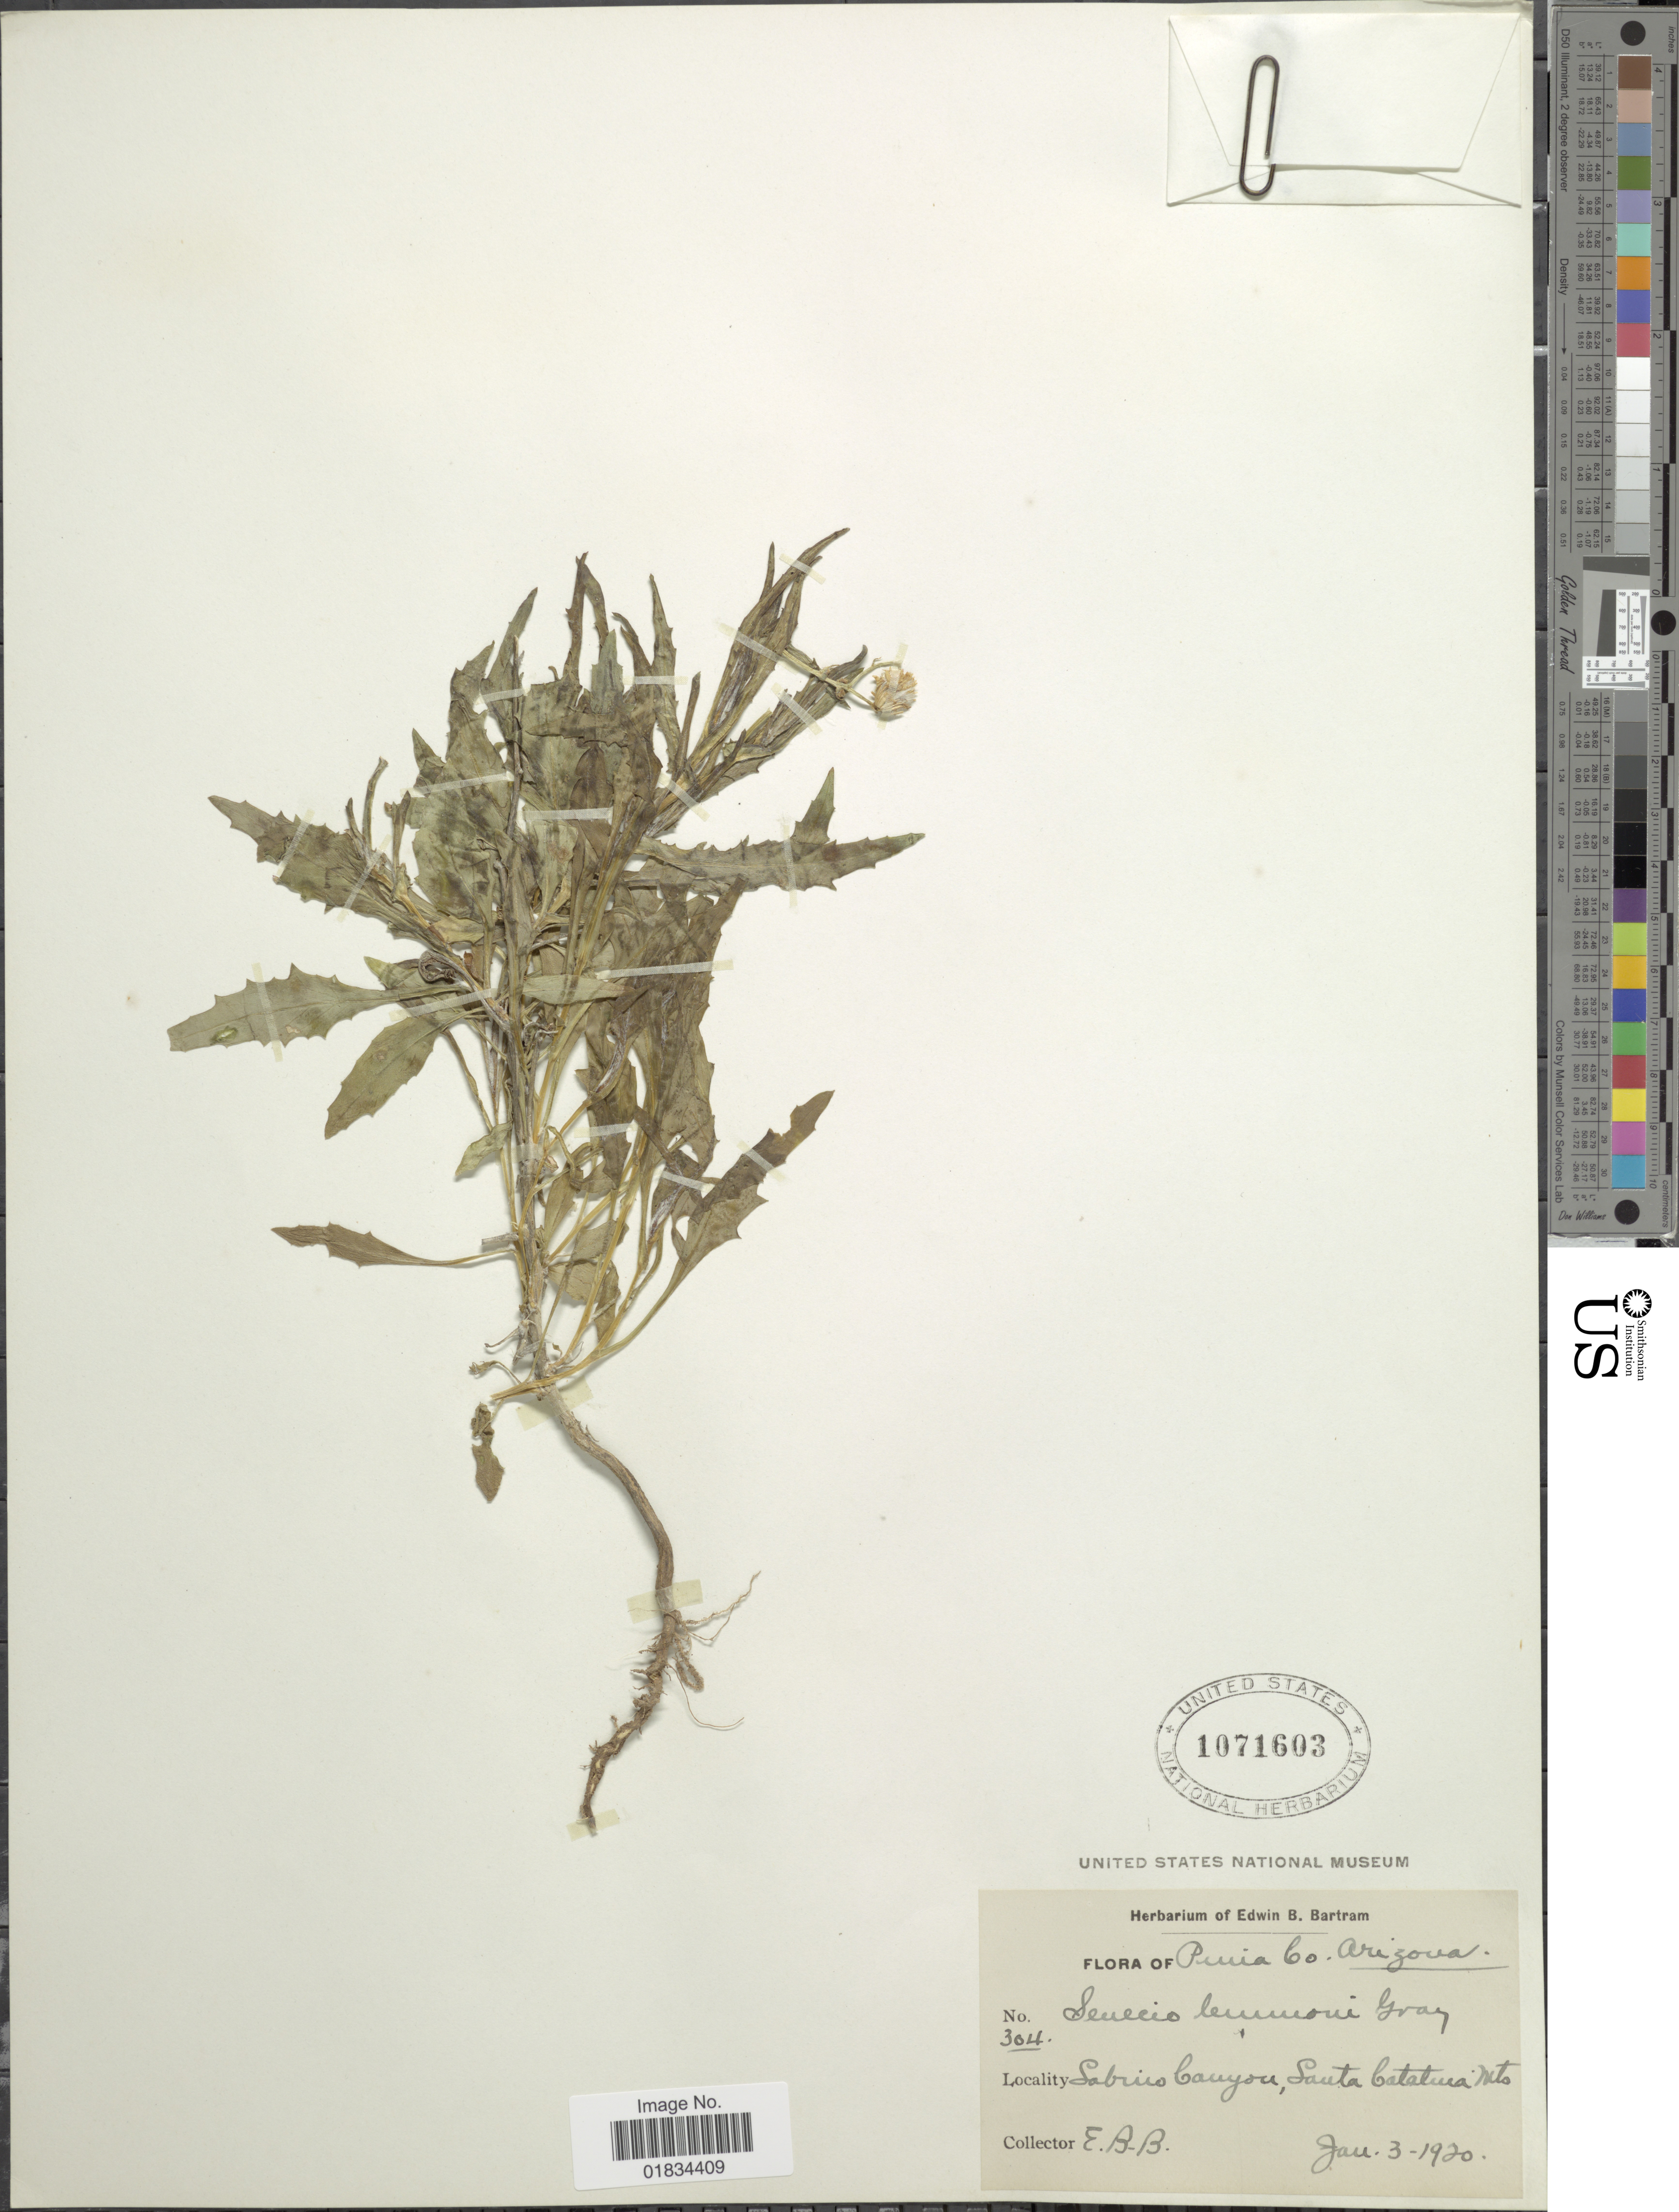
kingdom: Plantae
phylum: Tracheophyta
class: Magnoliopsida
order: Asterales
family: Asteraceae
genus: Senecio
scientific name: Senecio lemmonii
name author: A. Gray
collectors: E. B. Bartram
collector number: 304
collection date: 1920-01-03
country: United States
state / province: Arizona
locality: Pima Co., Sabino Canyon, Santa Catalina Mts.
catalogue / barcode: US 1071603